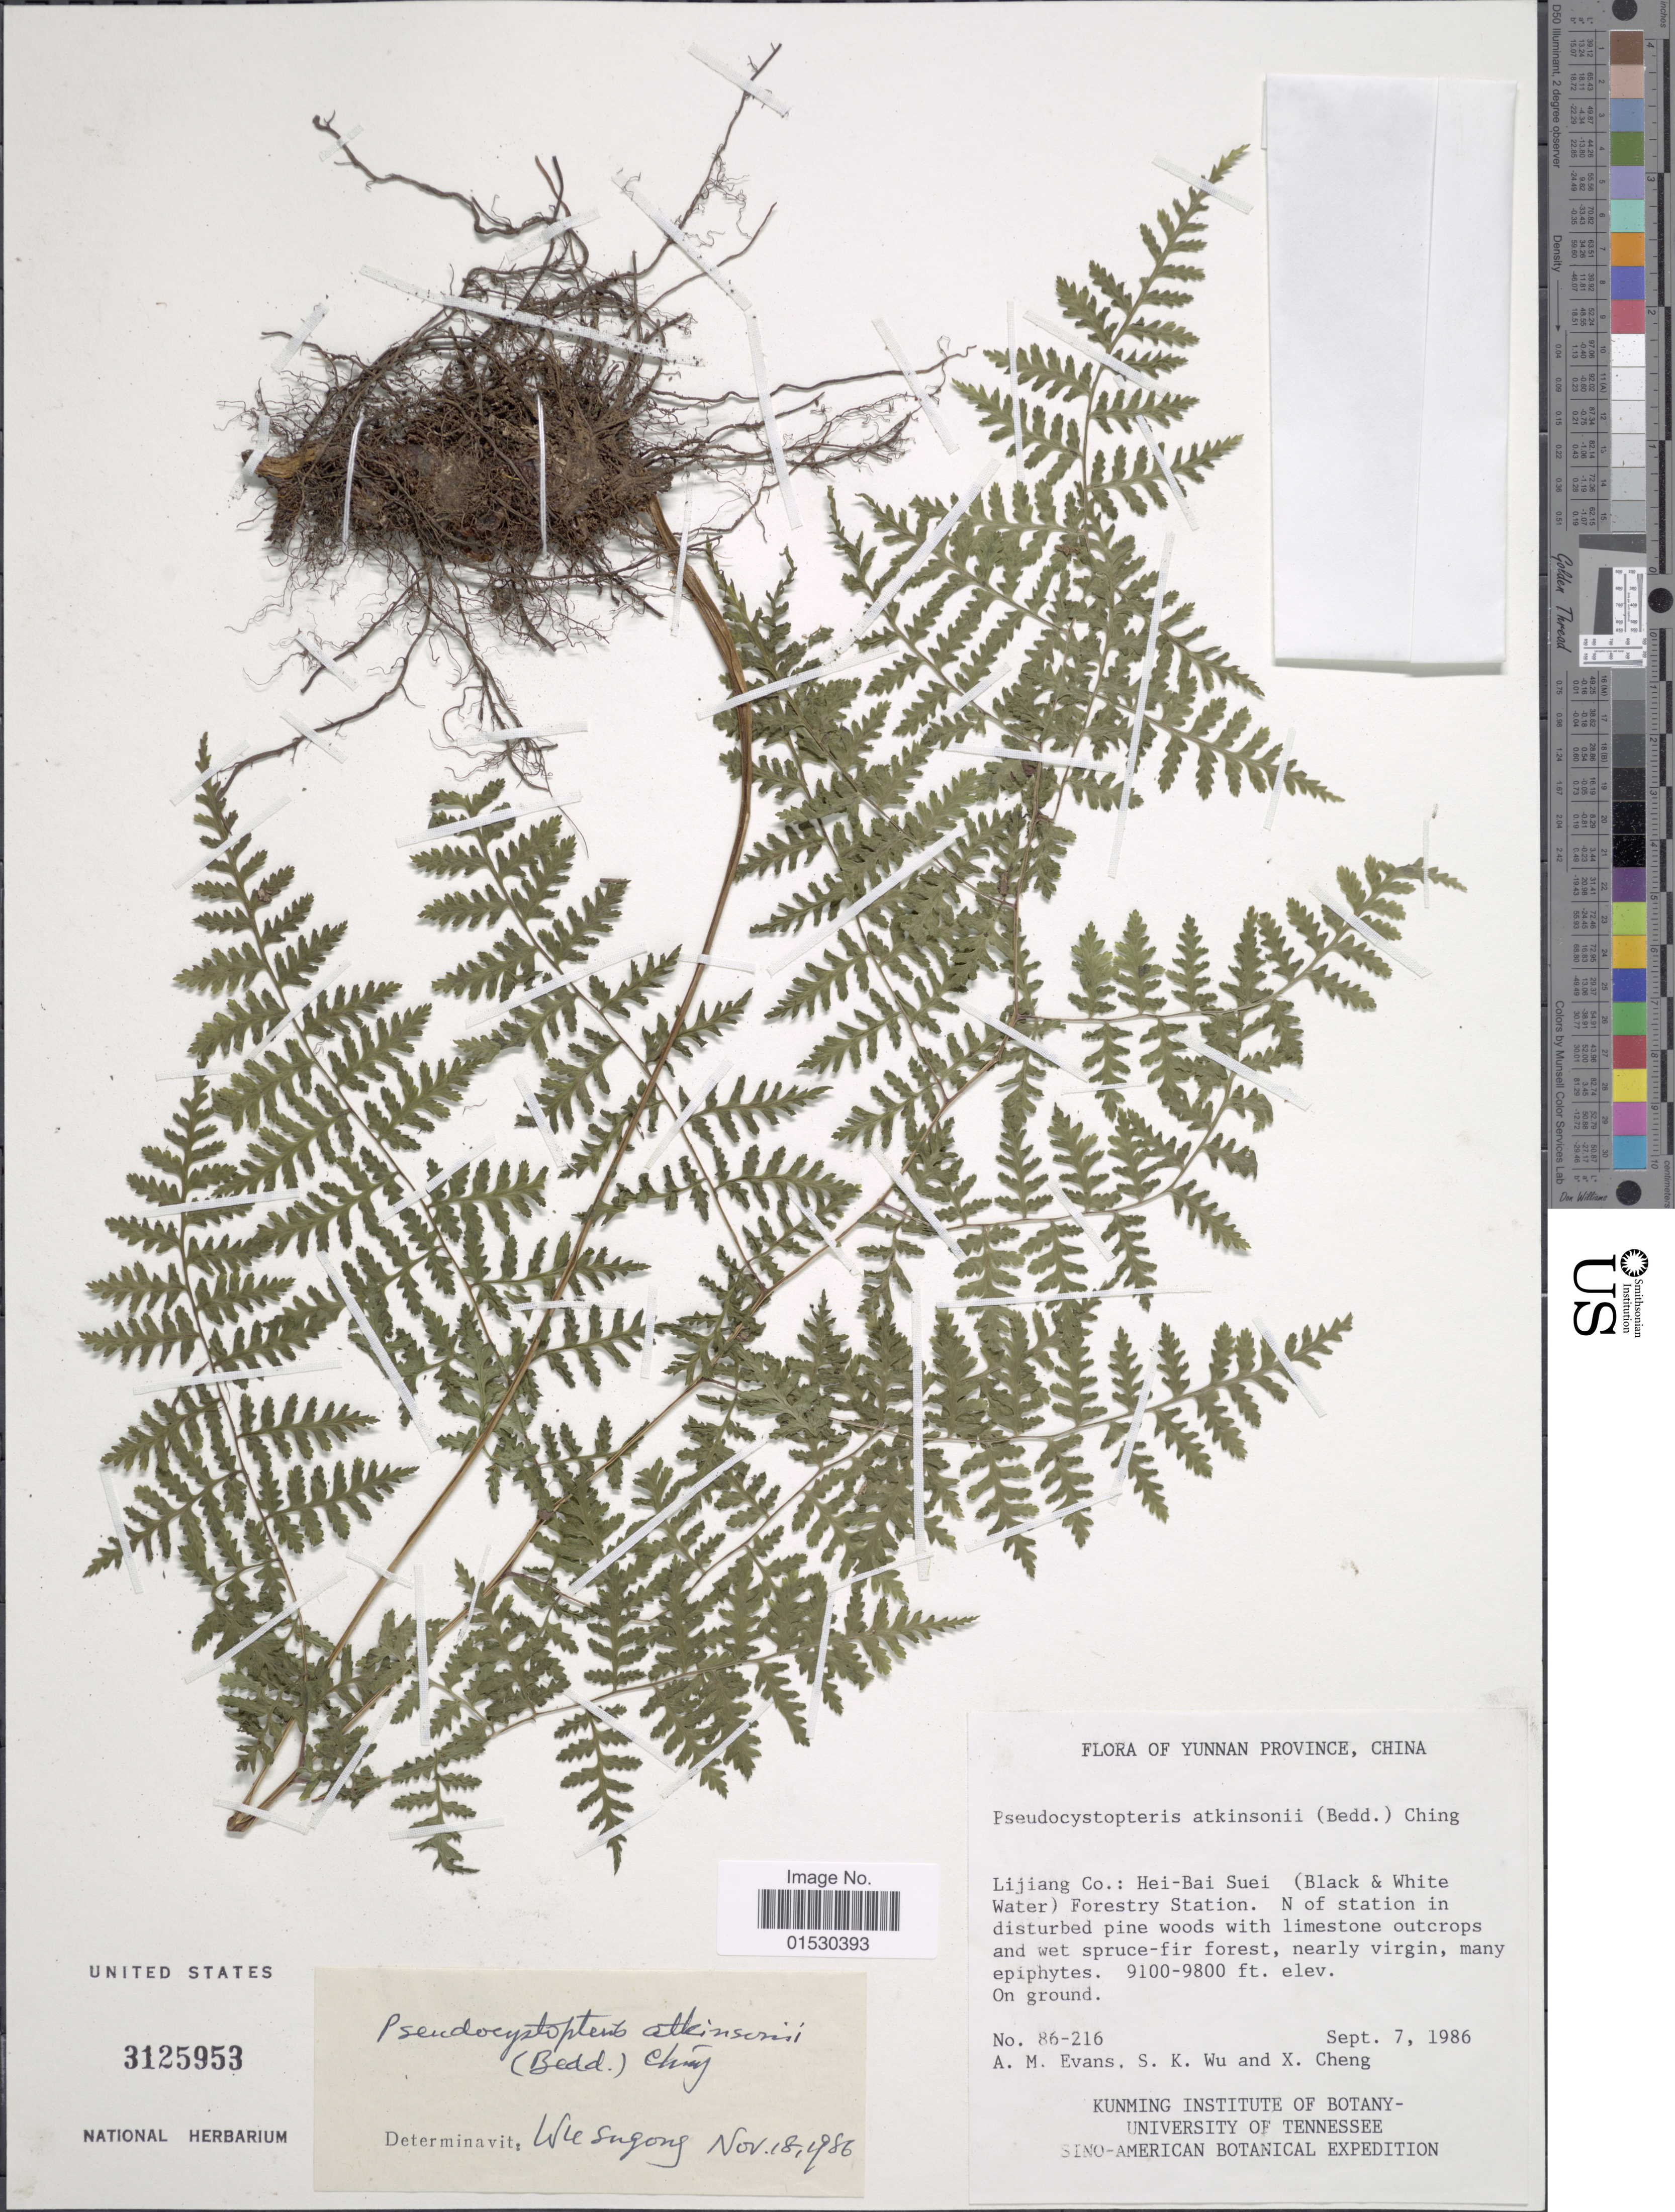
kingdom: Plantae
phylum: Tracheophyta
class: Polypodiopsida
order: Polypodiales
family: Athyriaceae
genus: Athyrium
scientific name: Athyrium atkinsonii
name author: Bedd.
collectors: A. M. Evans, S. K. Wu & X. Cheng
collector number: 86-216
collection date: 1986-09-07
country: China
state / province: Yunnan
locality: Lijiang Co.: Hei - Bai Suei (Black & White Water) Forestery Station. N of station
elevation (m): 2774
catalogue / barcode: US 3125953